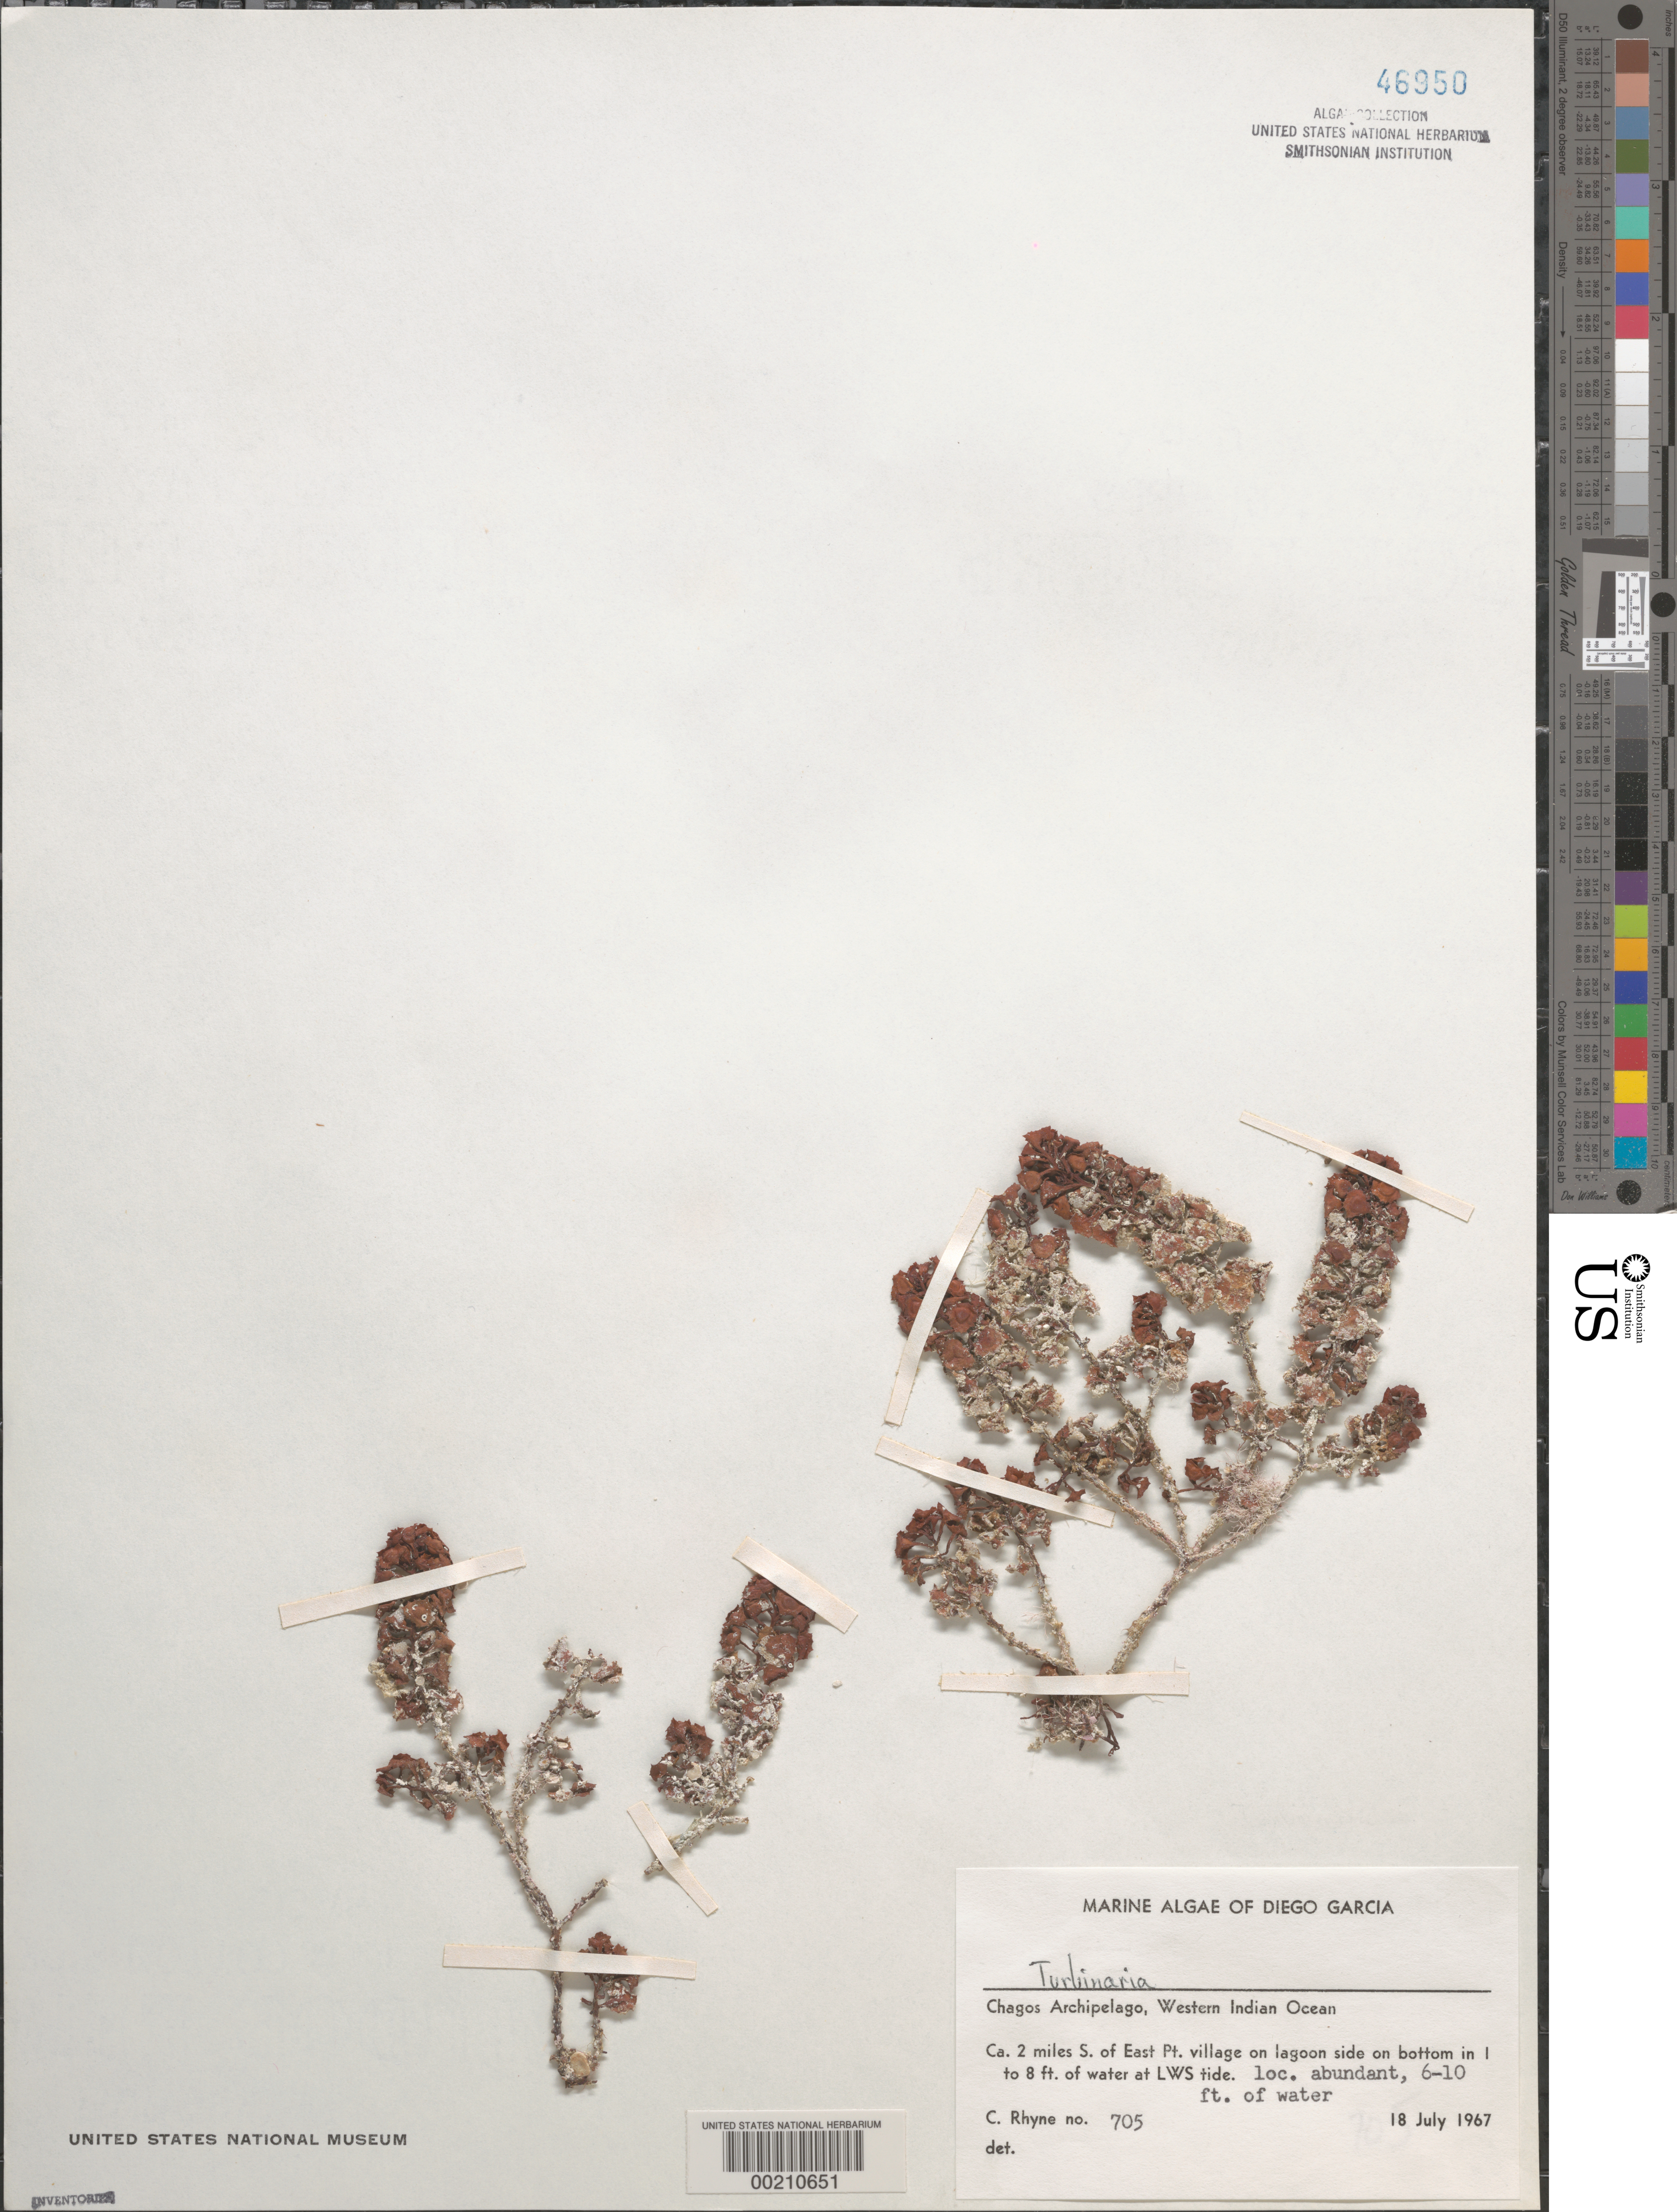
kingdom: Chromista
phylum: Ochrophyta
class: Phaeophyceae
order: Fucales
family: Sargassaceae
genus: Turbinaria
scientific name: Turbinaria sp.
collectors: C. Rhyne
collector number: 705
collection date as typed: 18 Jul 1967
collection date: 1967-07-18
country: British Indian Ocean Territory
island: Diego Garcia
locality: Ca. 2 miles south of East Point Village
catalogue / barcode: US 46950